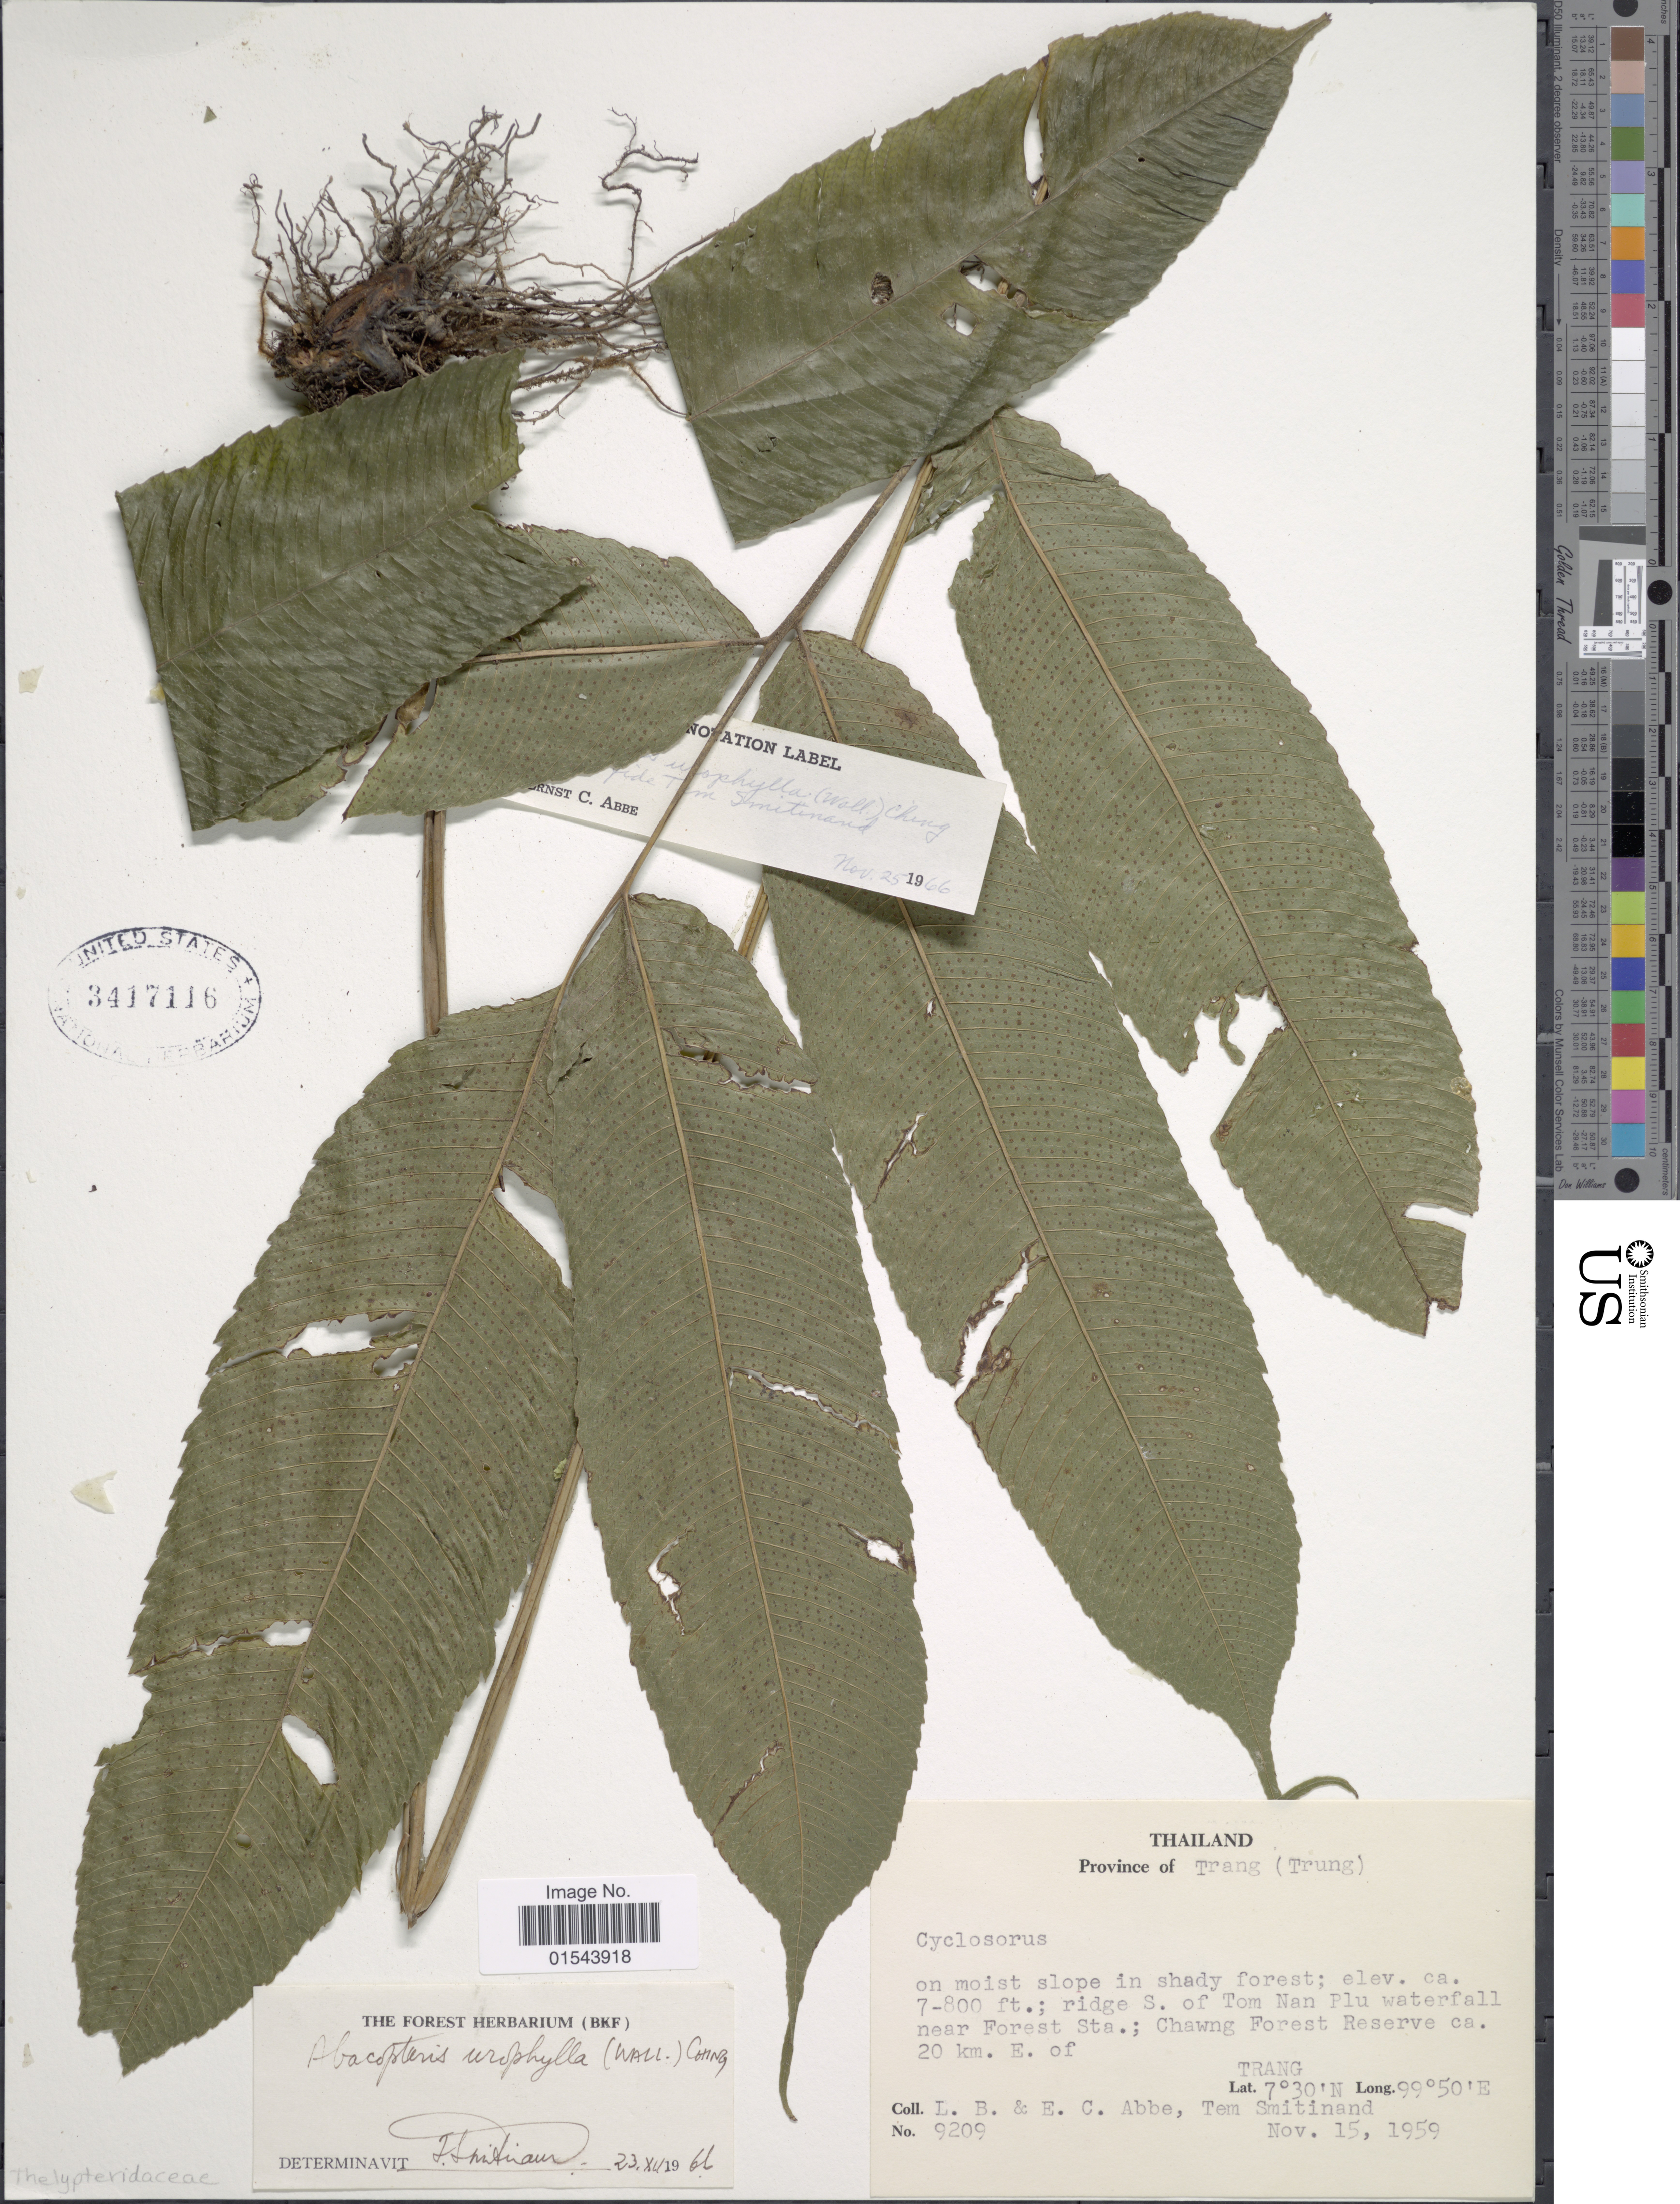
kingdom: Plantae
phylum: Tracheophyta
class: Polypodiopsida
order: Polypodiales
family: Thelypteridaceae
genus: Christella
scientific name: Christella urophylla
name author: (Mett.) H. Lév.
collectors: L. B. Abbe, E. C. Abbe & T. Smitinand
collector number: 9209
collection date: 1959-11-15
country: Thailand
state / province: Trang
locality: Ridge S. of Tom Nan Plu waterfall near forest Sta.: Chawng Forest Reserve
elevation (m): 213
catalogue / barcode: US 3417116